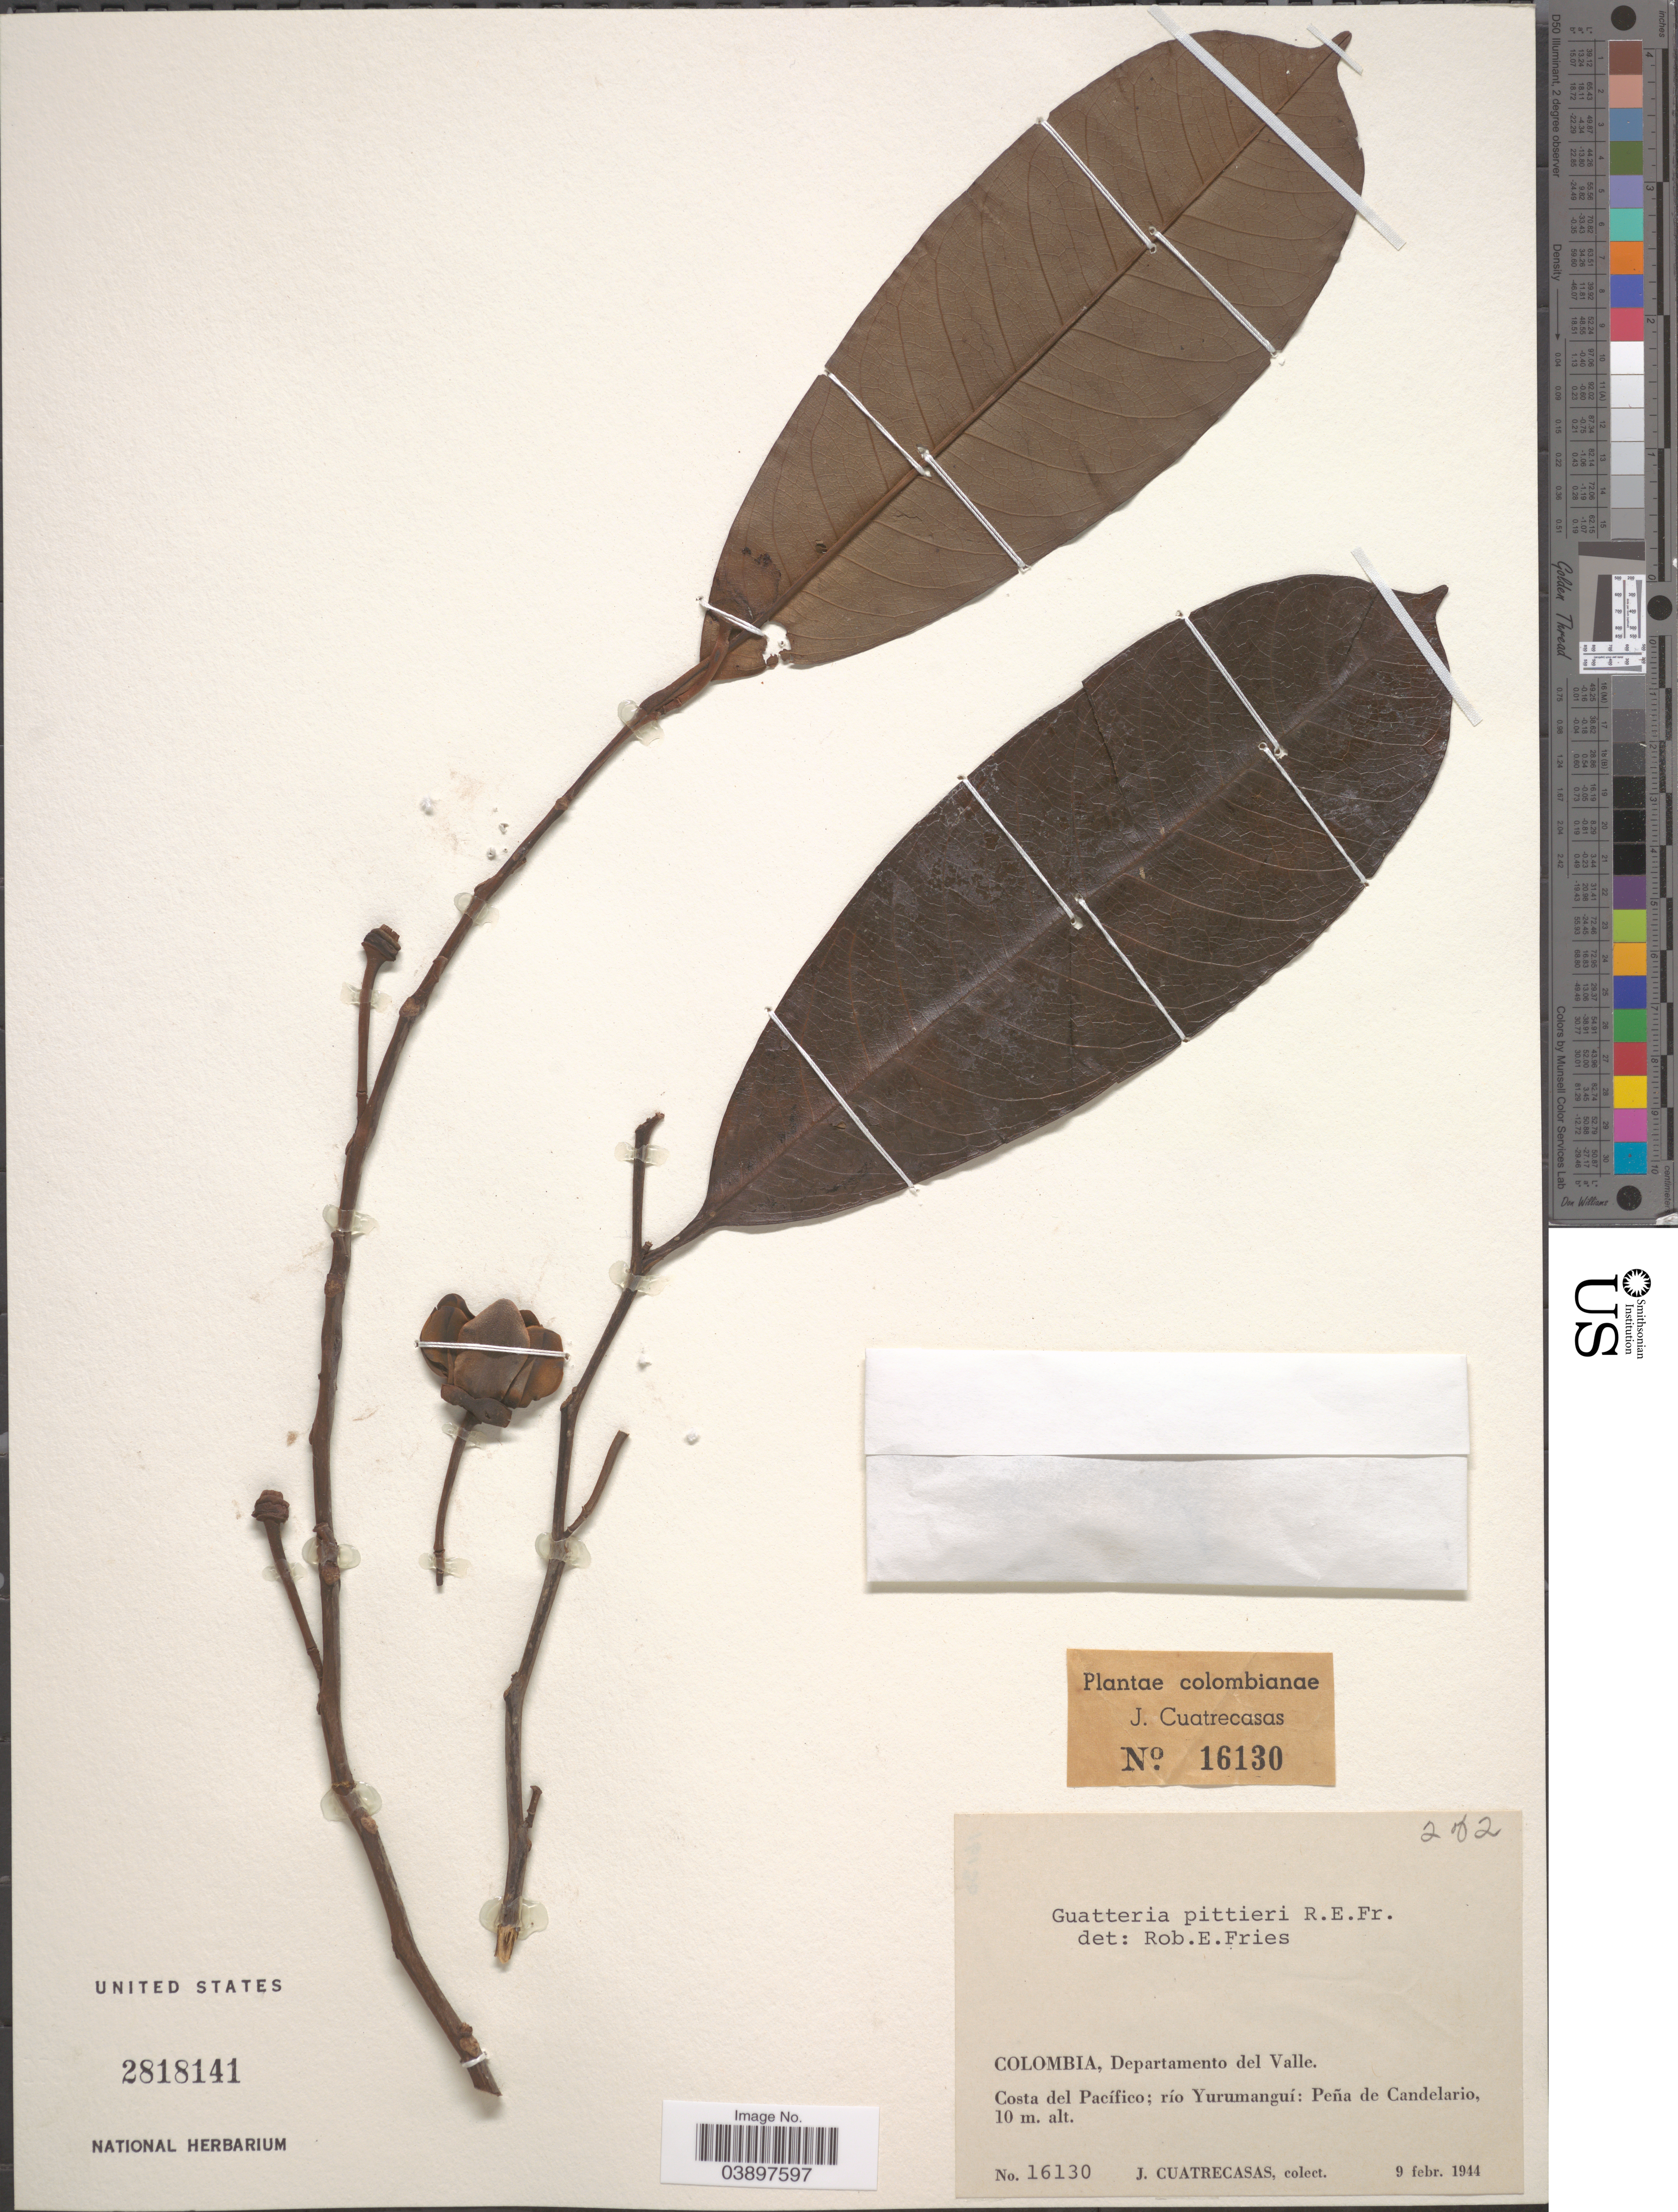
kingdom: Plantae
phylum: Tracheophyta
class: Magnoliopsida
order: Magnoliales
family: Annonaceae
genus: Guatteria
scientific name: Guatteria pittieri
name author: R.E. Fr.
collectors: J. Cuatrecasas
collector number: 16130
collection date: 1944-02-09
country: Colombia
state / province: Valle del Cauca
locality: Departamento del Valle. Costa del Pacífico; río Yurumanguí: Peña de Candelario.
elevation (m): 10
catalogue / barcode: US 2818141